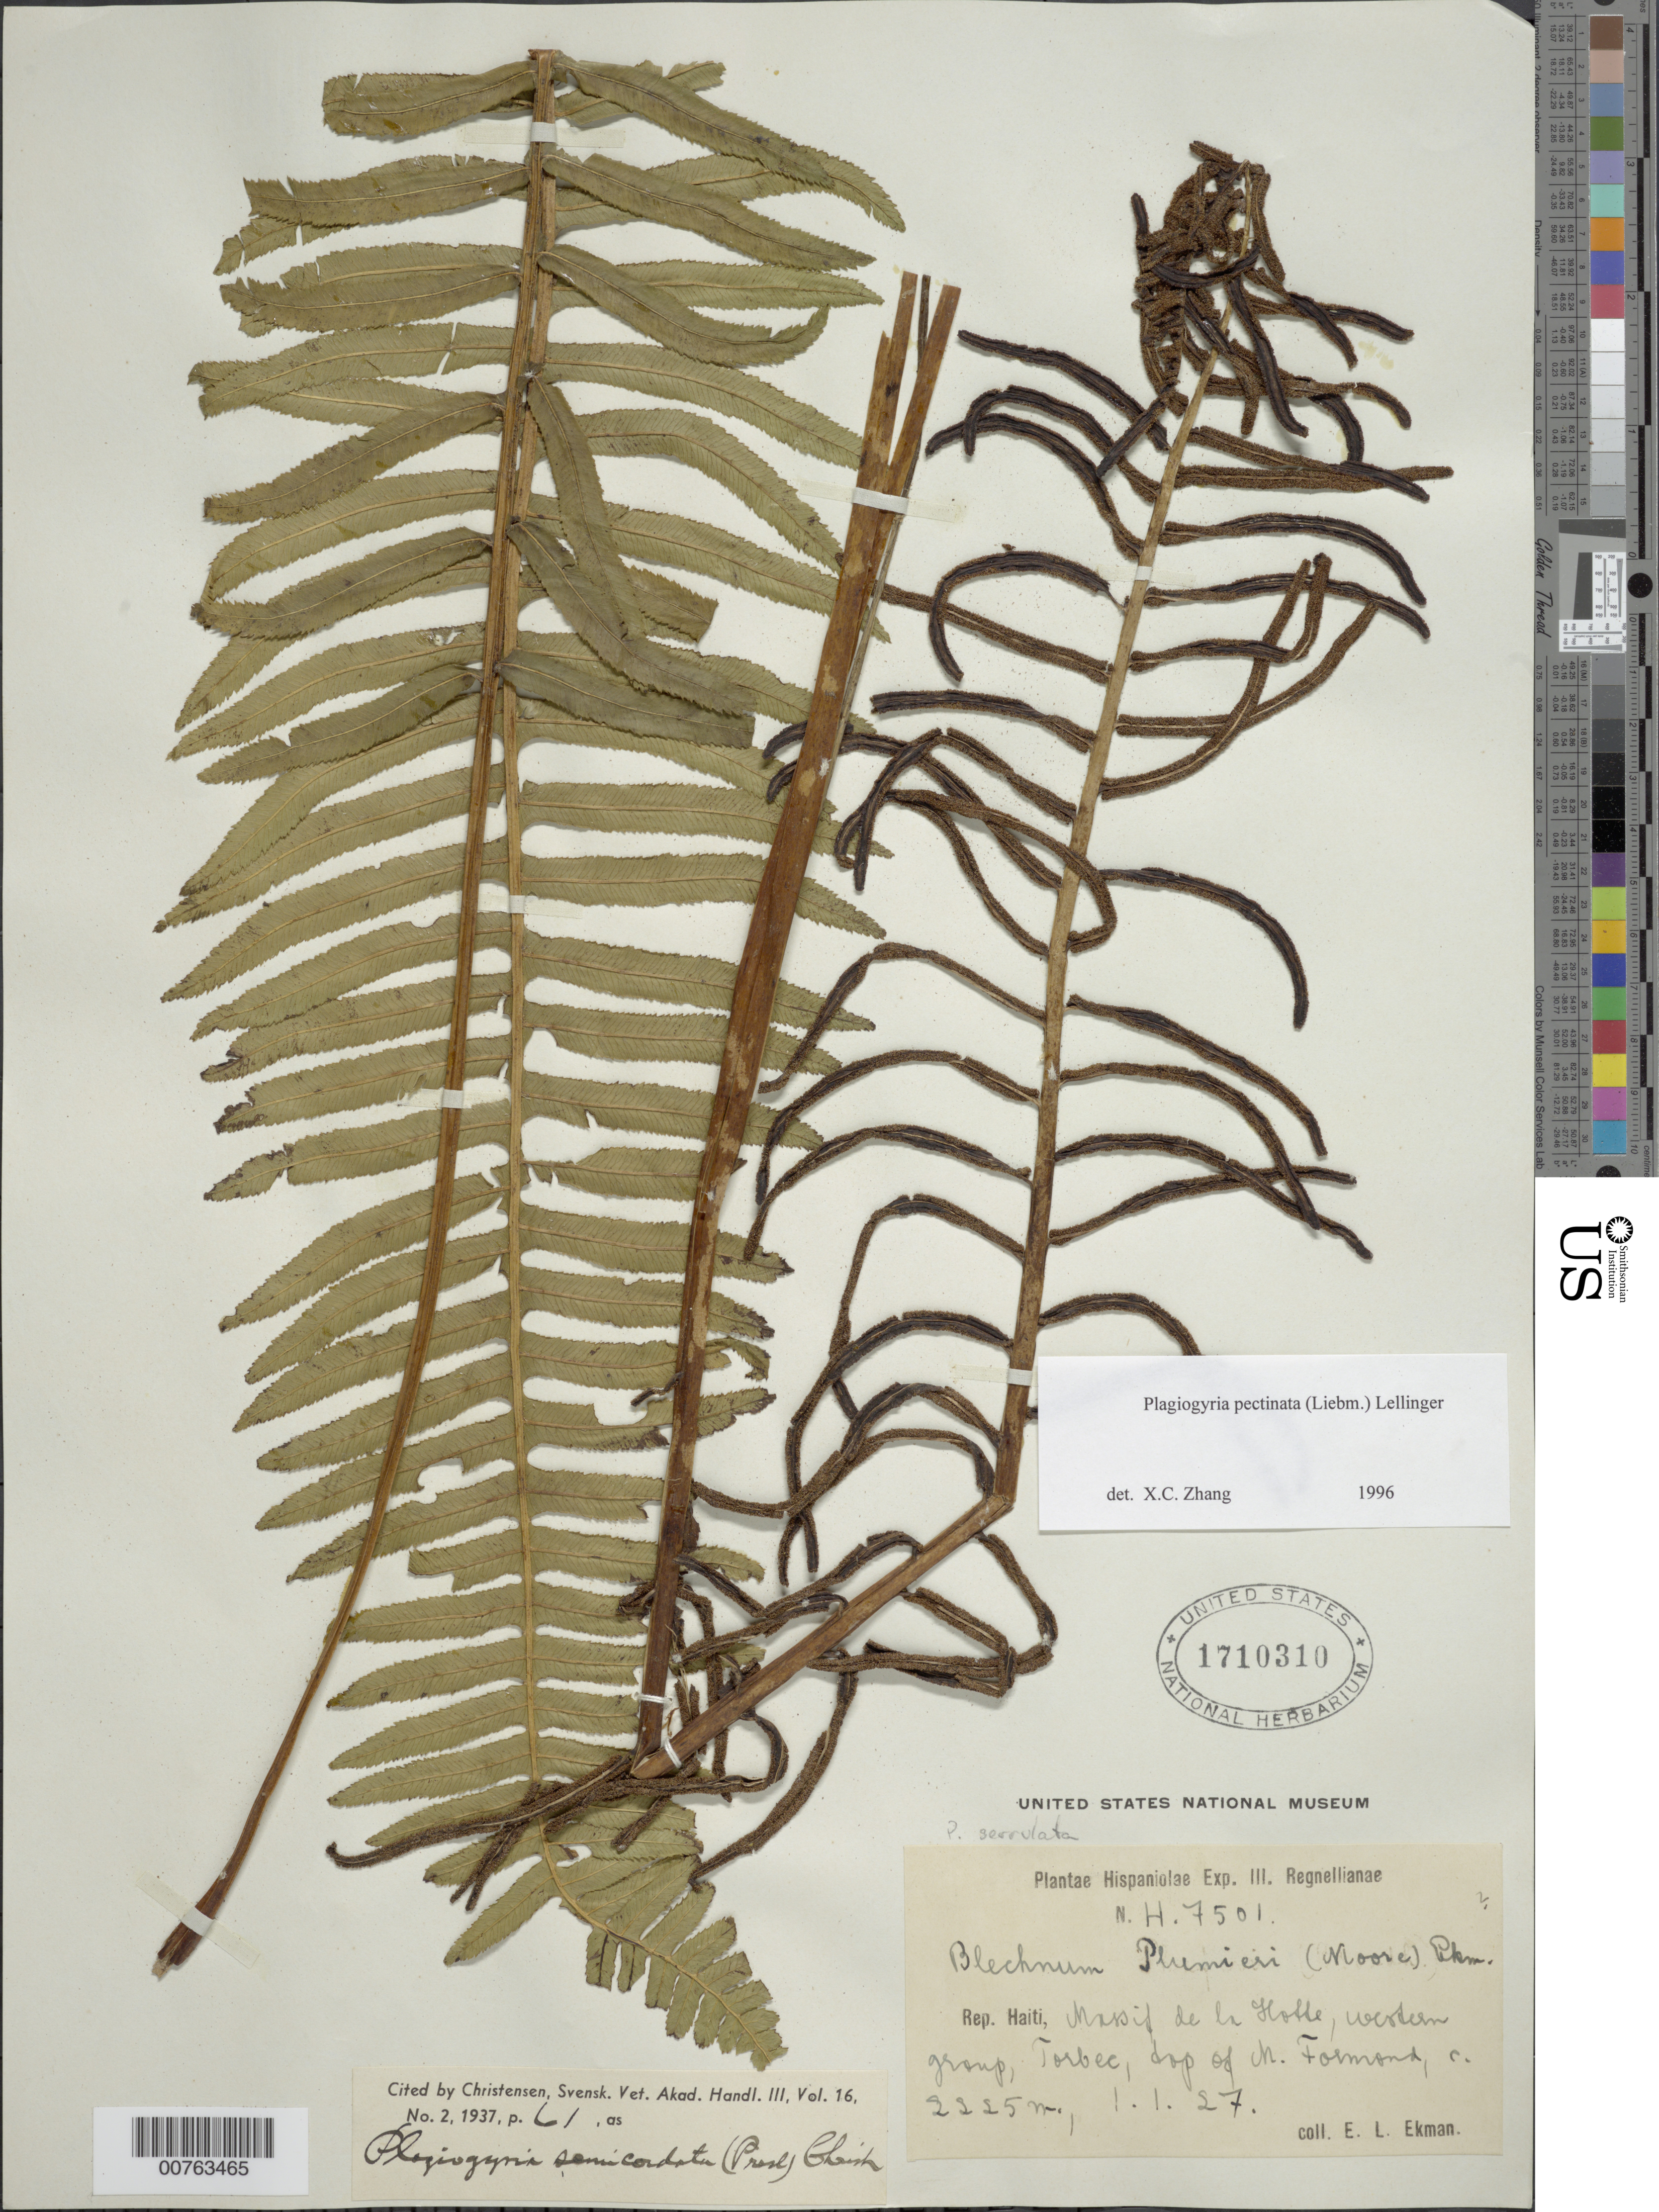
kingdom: Plantae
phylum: Tracheophyta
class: Polypodiopsida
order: Cyatheales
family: Plagiogyriaceae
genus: Plagiogyria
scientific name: Plagiogyria serrulata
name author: (Sw.) Lellinger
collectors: E. L. Ekman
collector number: H 7501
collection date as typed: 01 Jan 1927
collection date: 1927-01-01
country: Haiti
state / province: Sud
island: Hispaniola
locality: Massif de la Hotte, western group, Torbec, top of M. Formond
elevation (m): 2225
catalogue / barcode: US 1710310